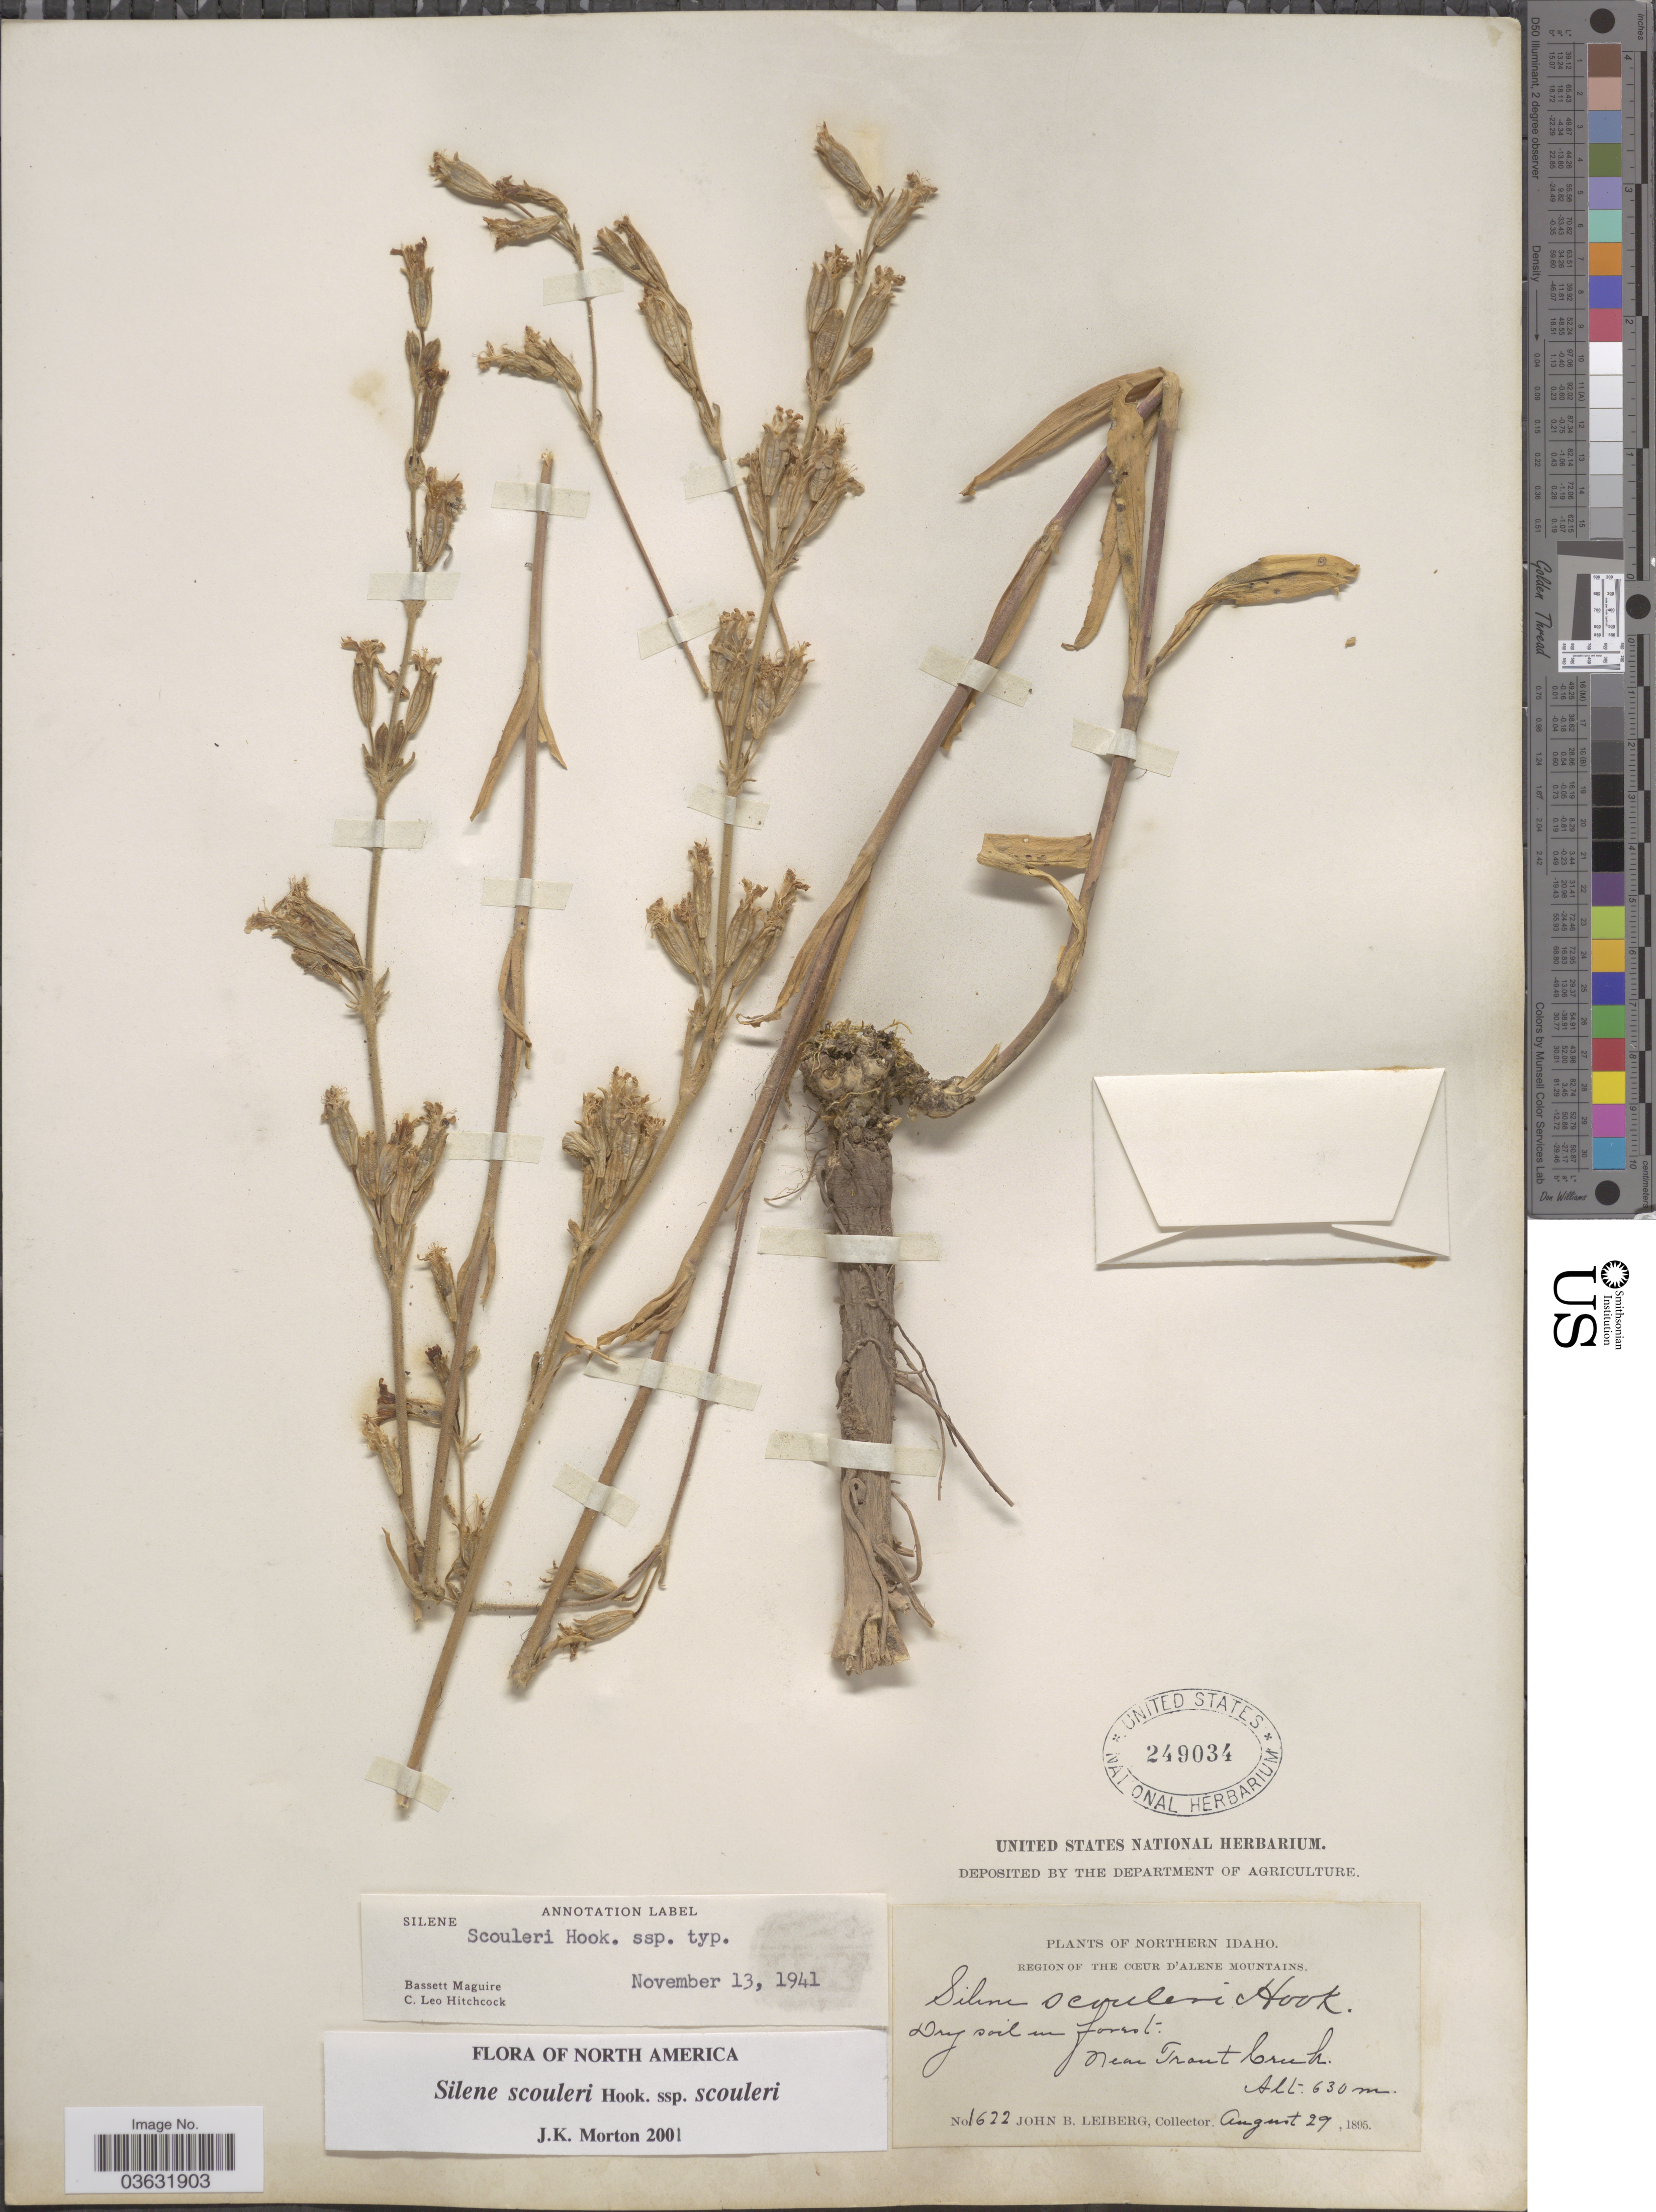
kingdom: Plantae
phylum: Tracheophyta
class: Magnoliopsida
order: Caryophyllales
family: Caryophyllaceae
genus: Silene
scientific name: Silene scouleri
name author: Hook.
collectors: J. B. Leiberg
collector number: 1622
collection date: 1895-08-29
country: United States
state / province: Idaho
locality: Northern Idaho. Region of the Cœur d'Alene Mountains. Near Trout Creek.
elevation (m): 630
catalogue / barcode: US 249034